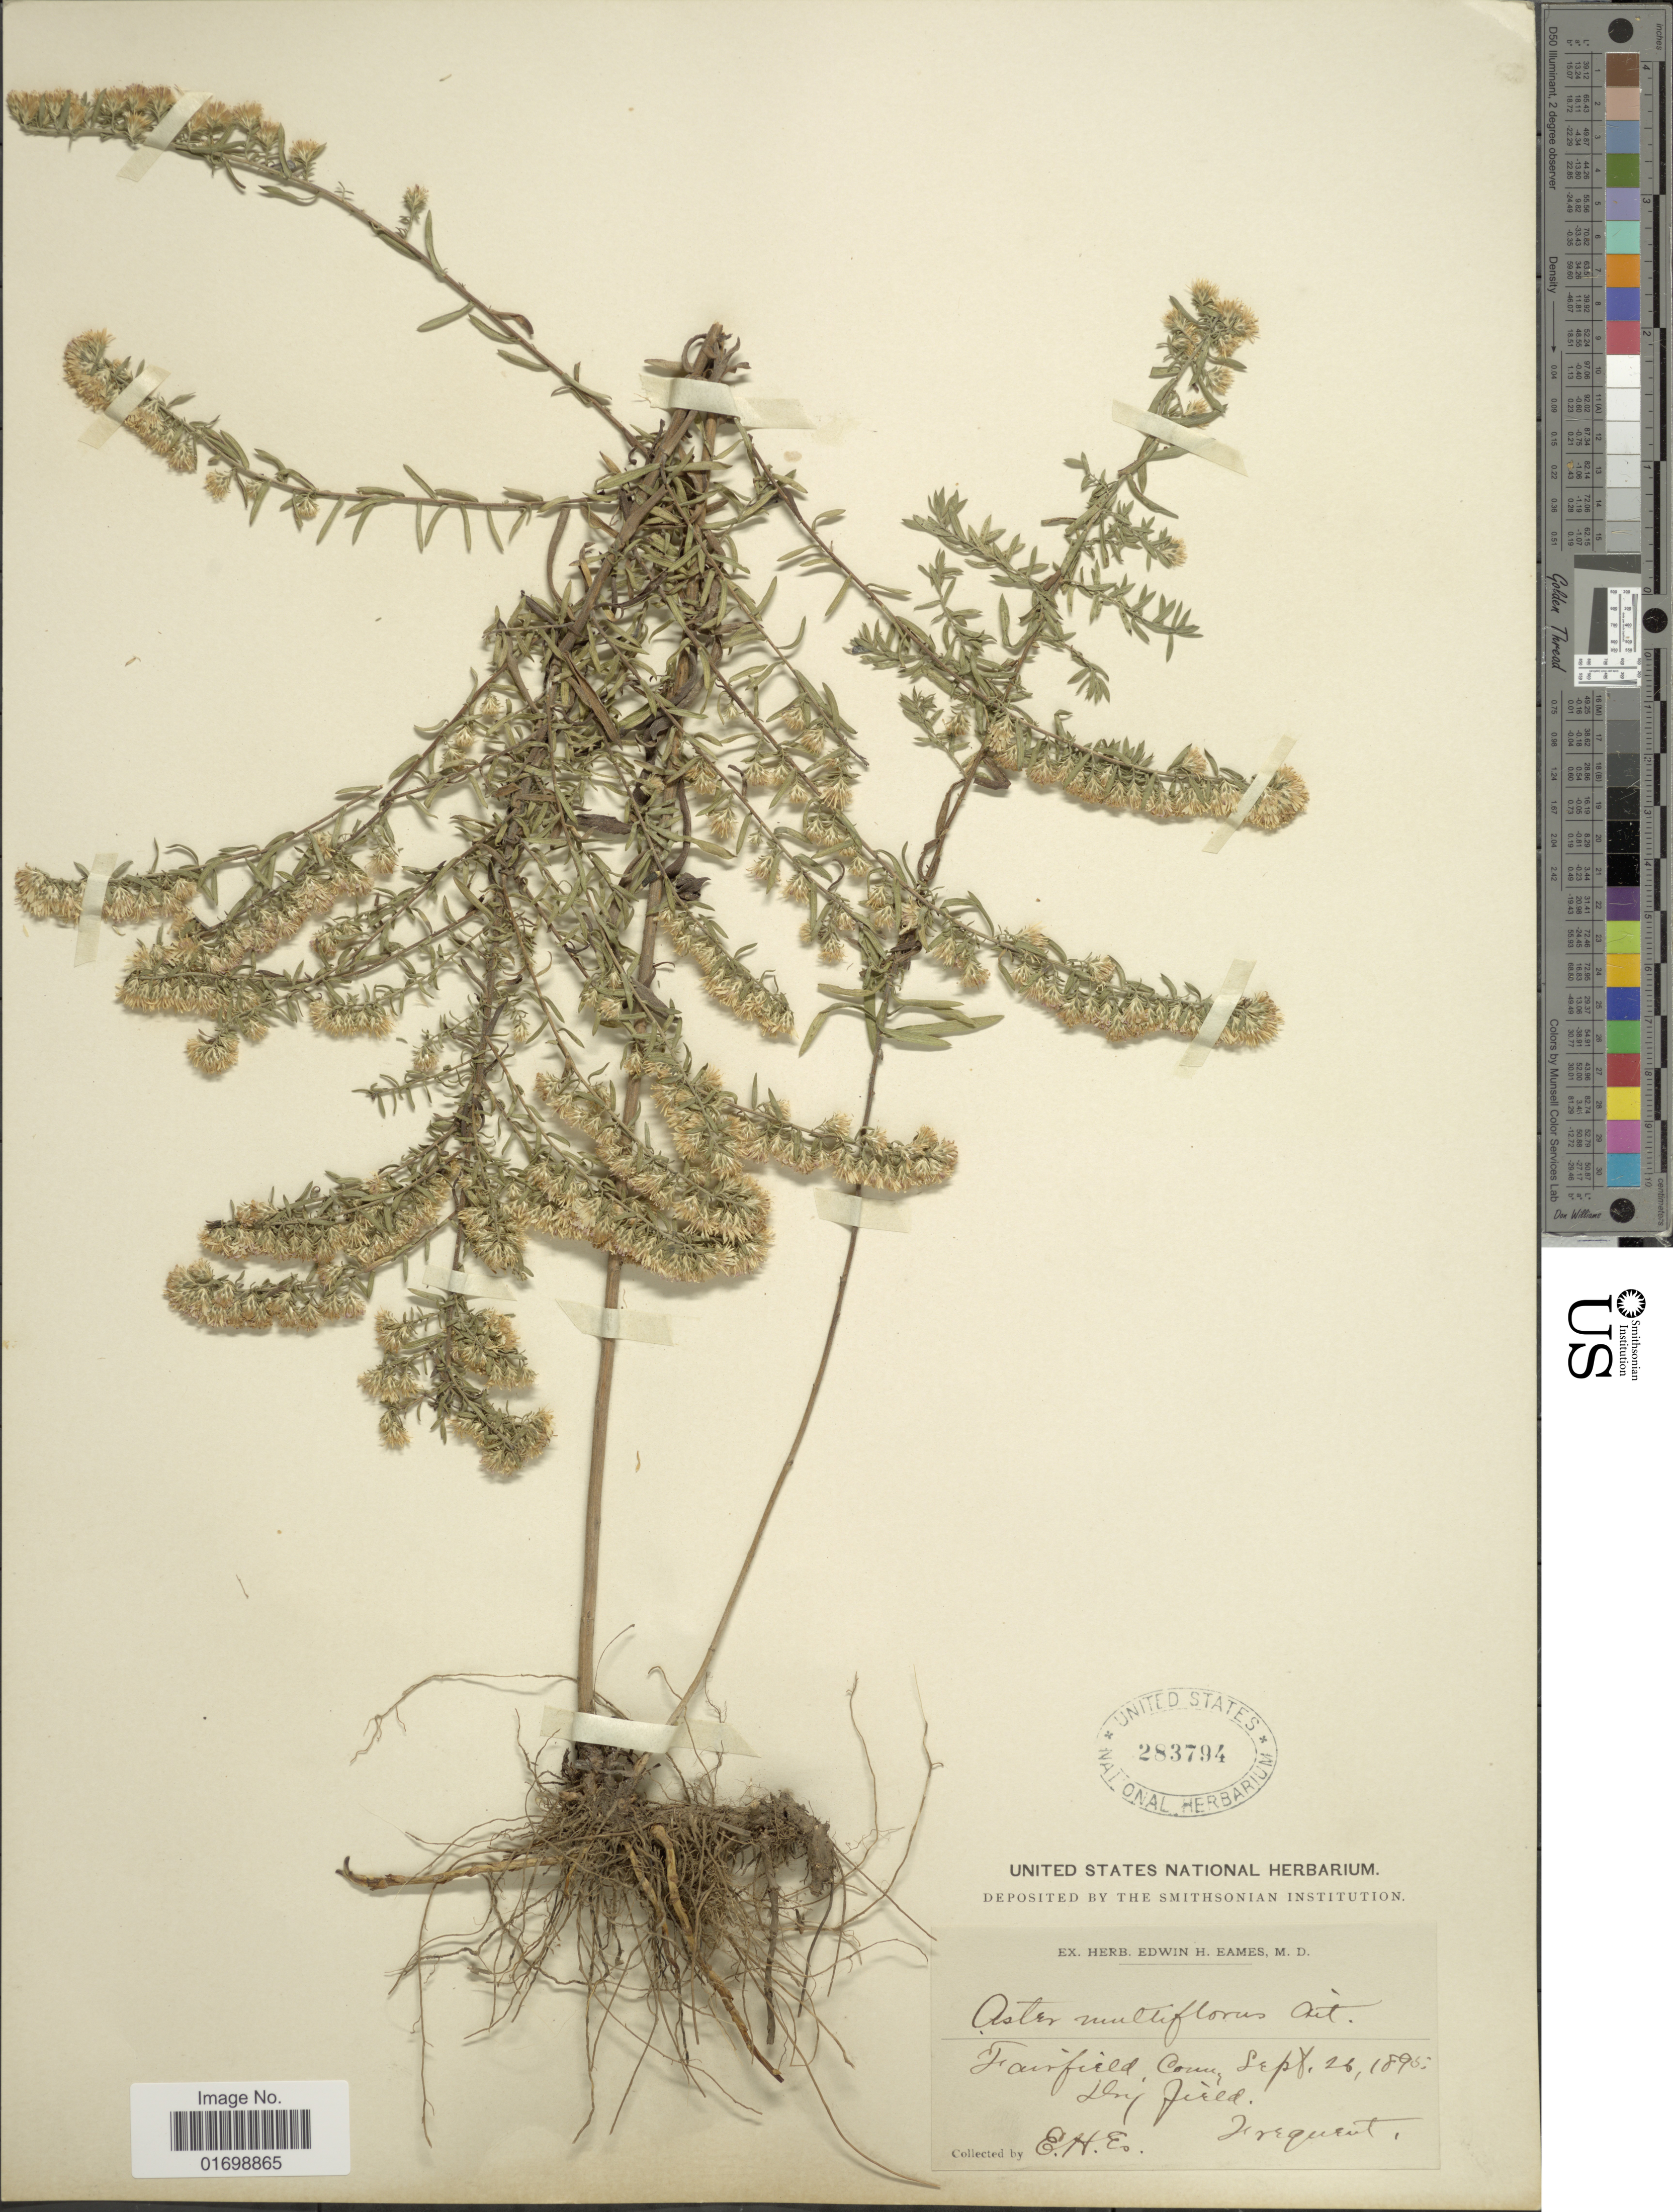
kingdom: Plantae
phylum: Tracheophyta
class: Magnoliopsida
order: Asterales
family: Asteraceae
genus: Symphyotrichum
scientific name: Symphyotrichum ericoides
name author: (L.) G.L. Nesom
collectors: E. H. Eames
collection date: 1895-09-26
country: United States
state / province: Connecticut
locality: Fairfield, dry field.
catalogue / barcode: US 283794